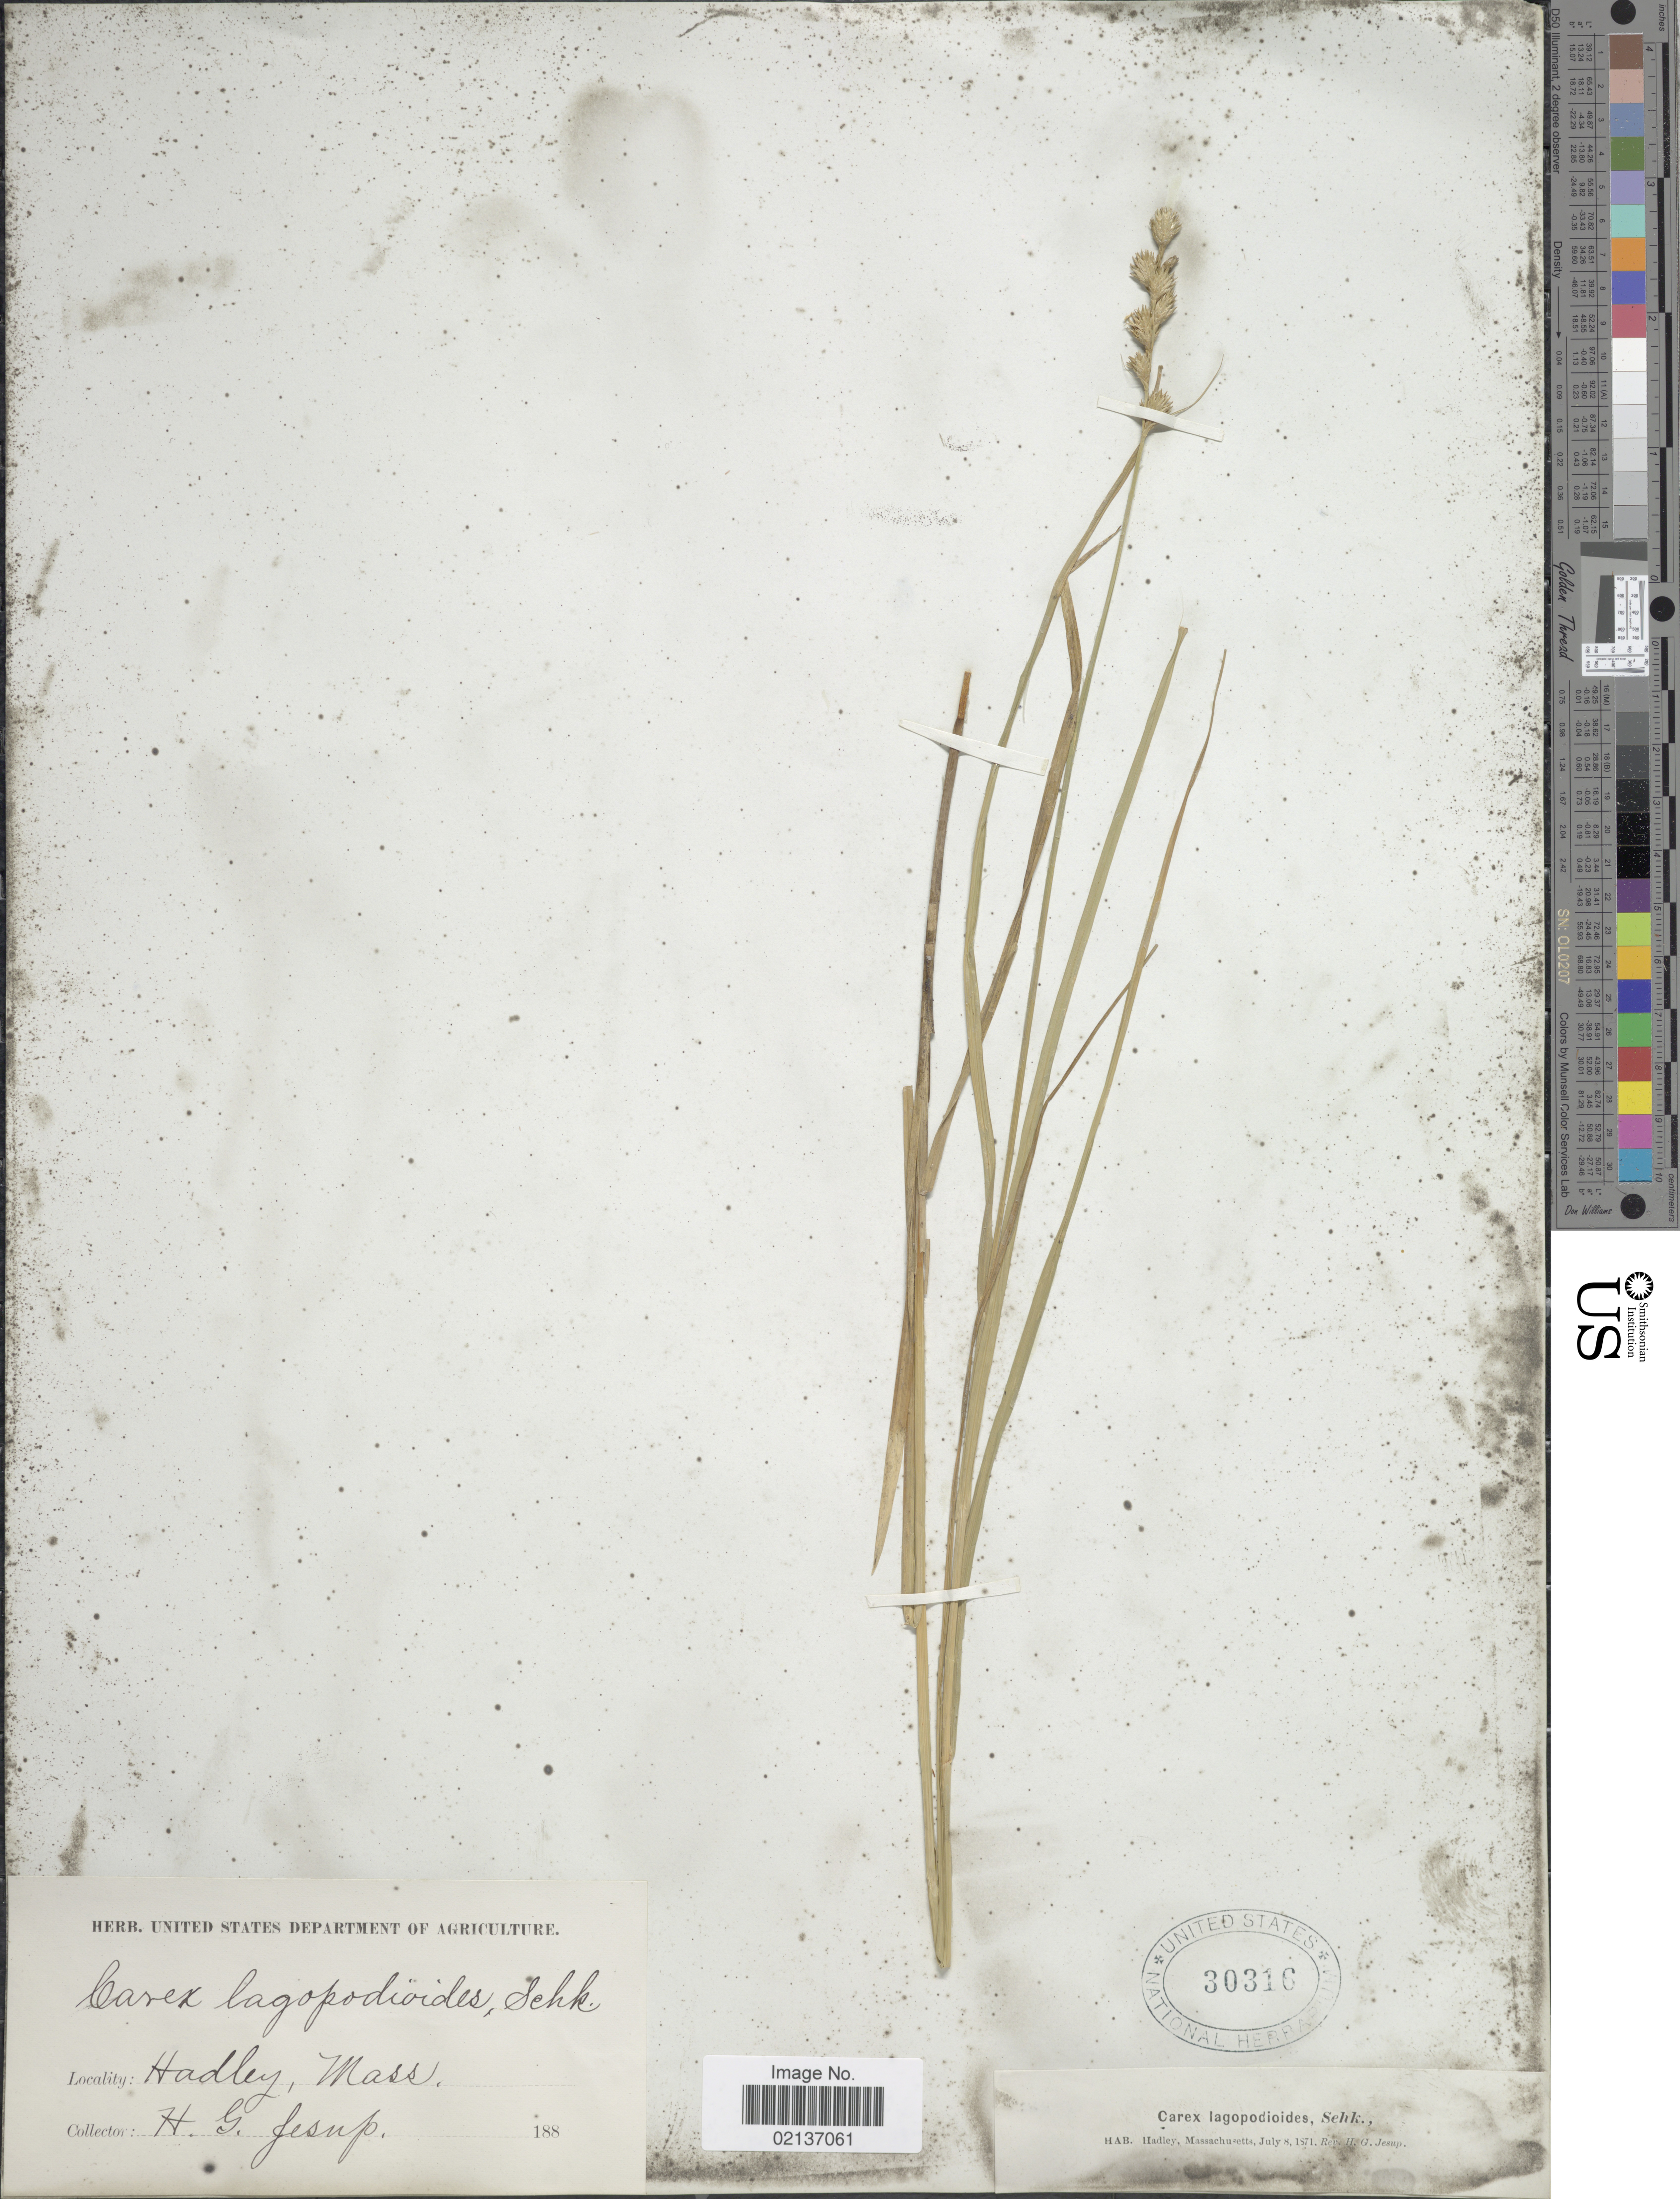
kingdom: Plantae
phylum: Tracheophyta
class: Liliopsida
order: Poales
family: Cyperaceae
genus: Carex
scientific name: Carex tribuloides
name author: Wahlenb.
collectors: H. Jesup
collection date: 1871-07-08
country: United States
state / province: Massachusetts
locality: Hadley, Mass.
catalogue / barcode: US 30316